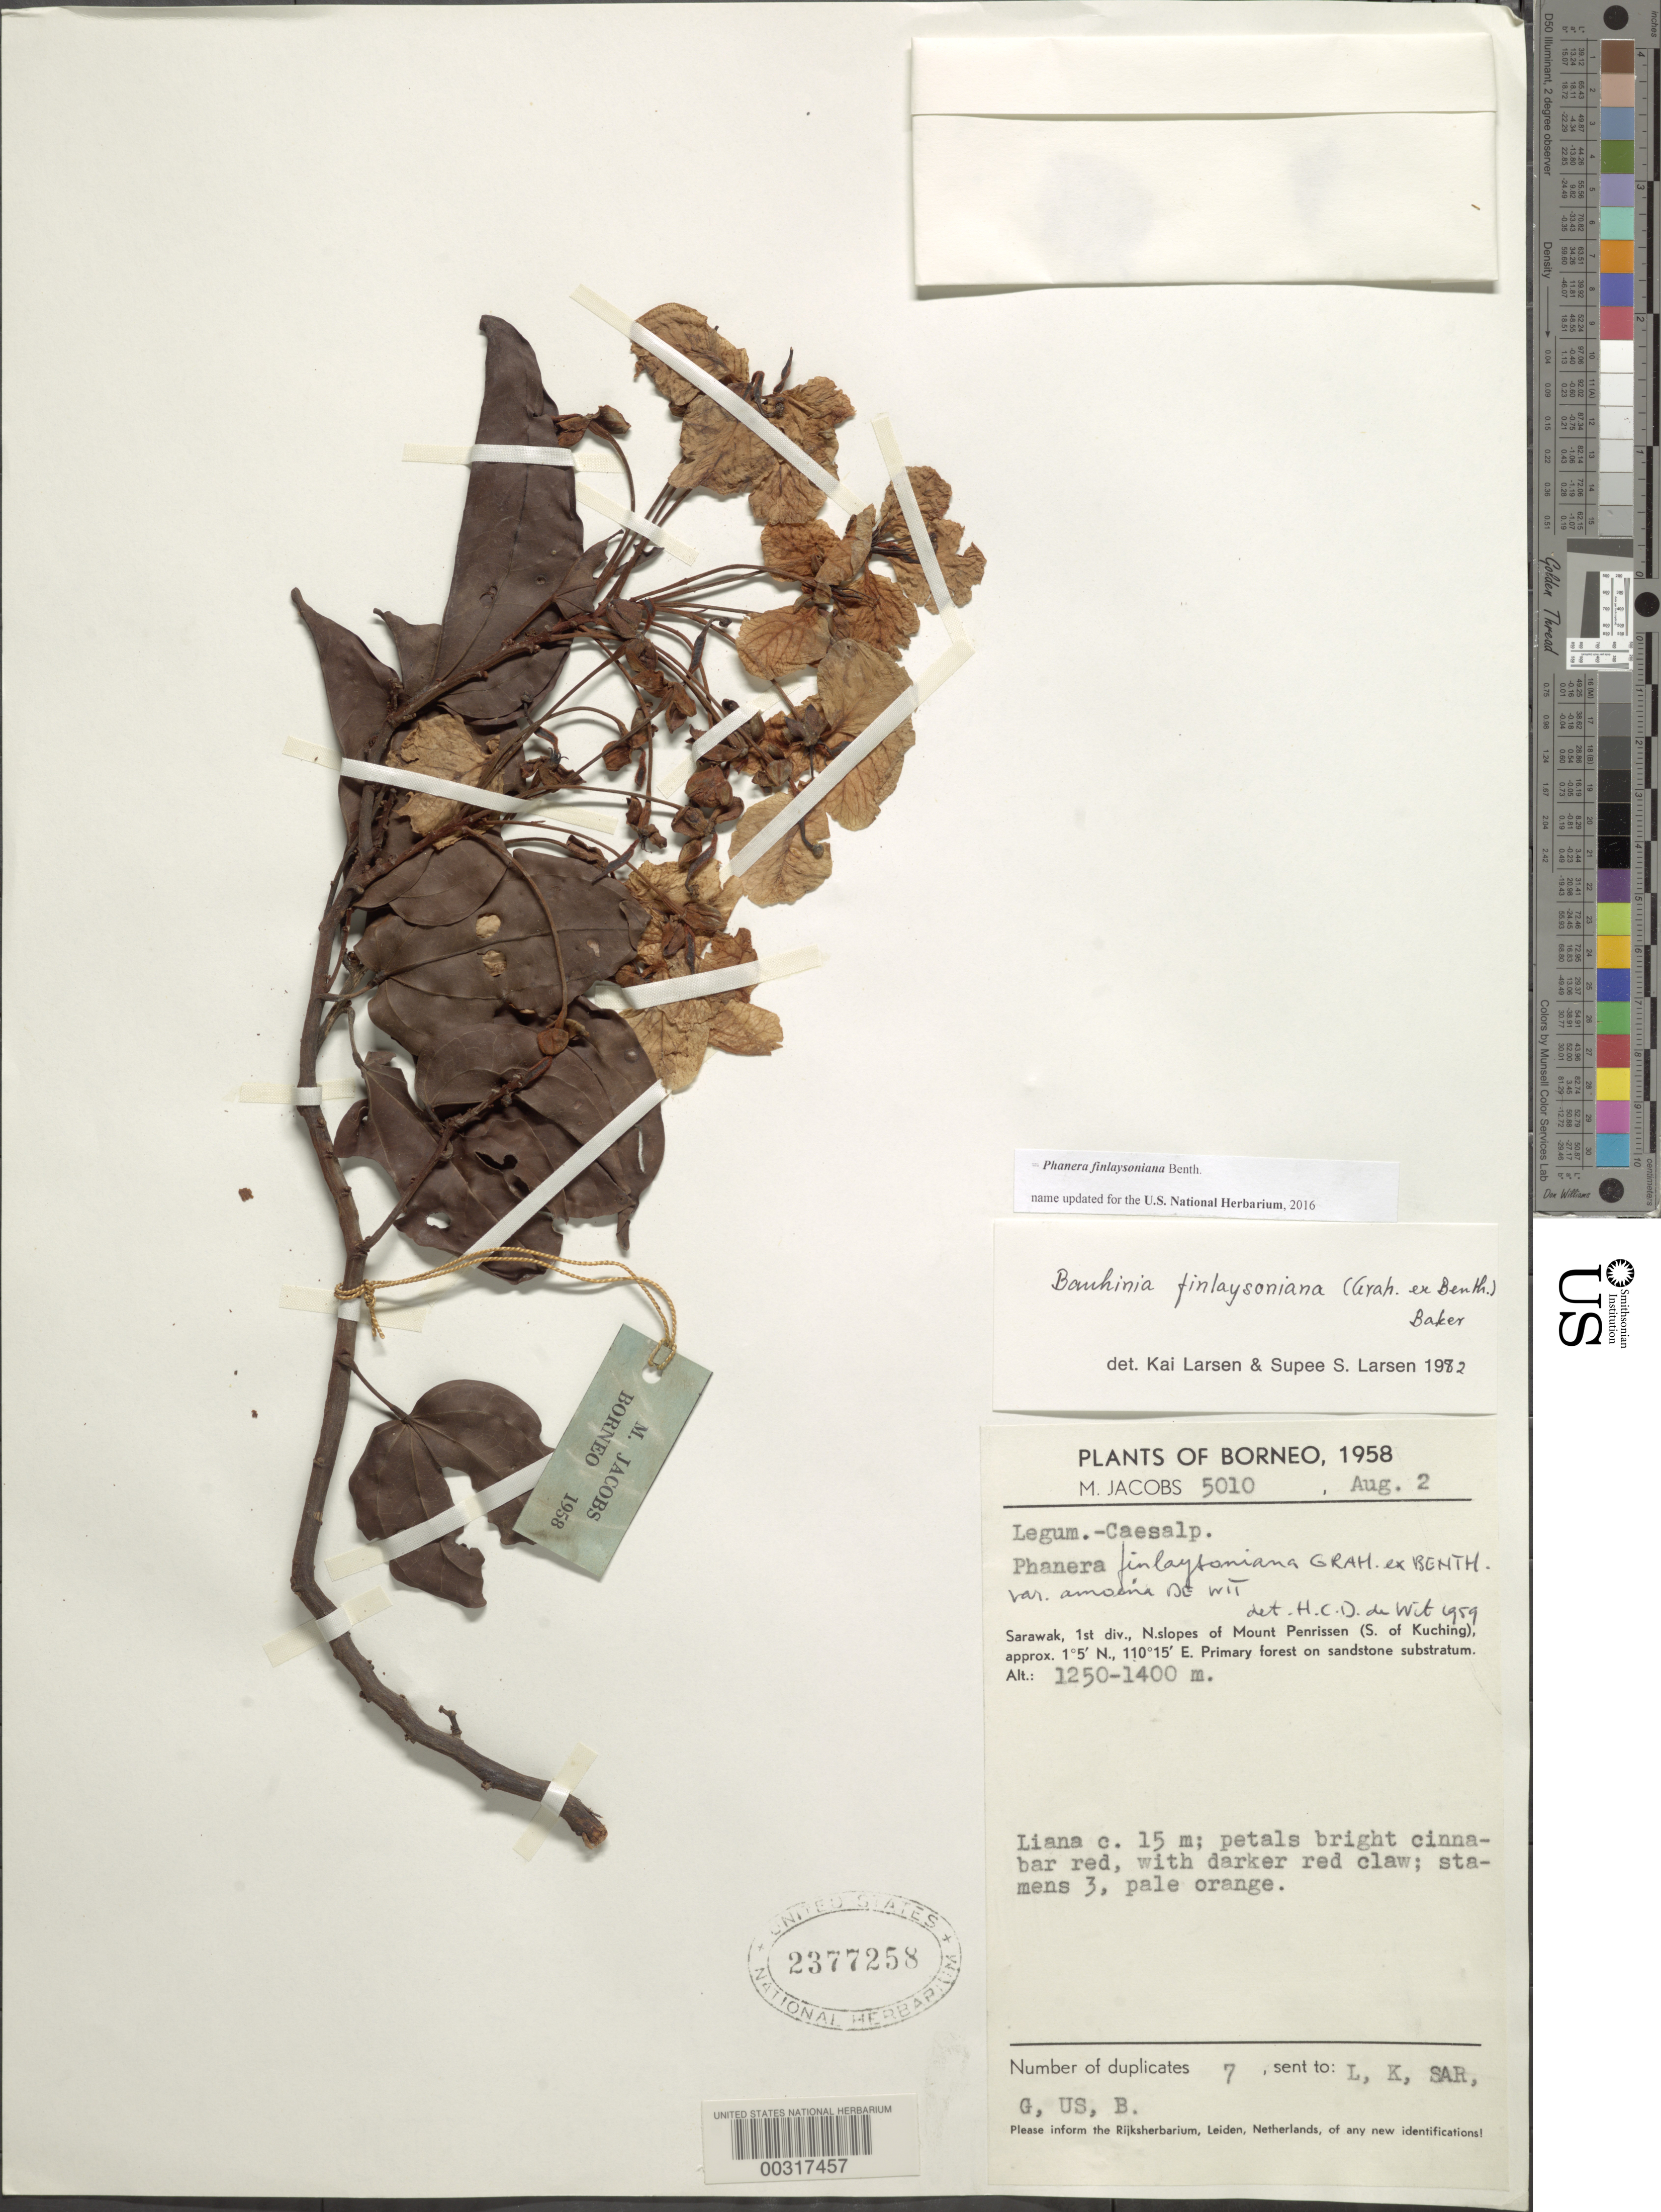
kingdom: Plantae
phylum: Tracheophyta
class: Magnoliopsida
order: Fabales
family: Fabaceae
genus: Phanera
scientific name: Phanera finlaysoniana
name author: Benth.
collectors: M. R. Jacobs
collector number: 5010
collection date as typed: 02 Aug 1958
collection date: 1958-08-02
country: Malaysia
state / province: Sarawak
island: Borneo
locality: N slopes of mount penrissen, s of kuching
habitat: Primary forest on sandstone substratum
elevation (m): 1250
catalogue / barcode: US 2377258